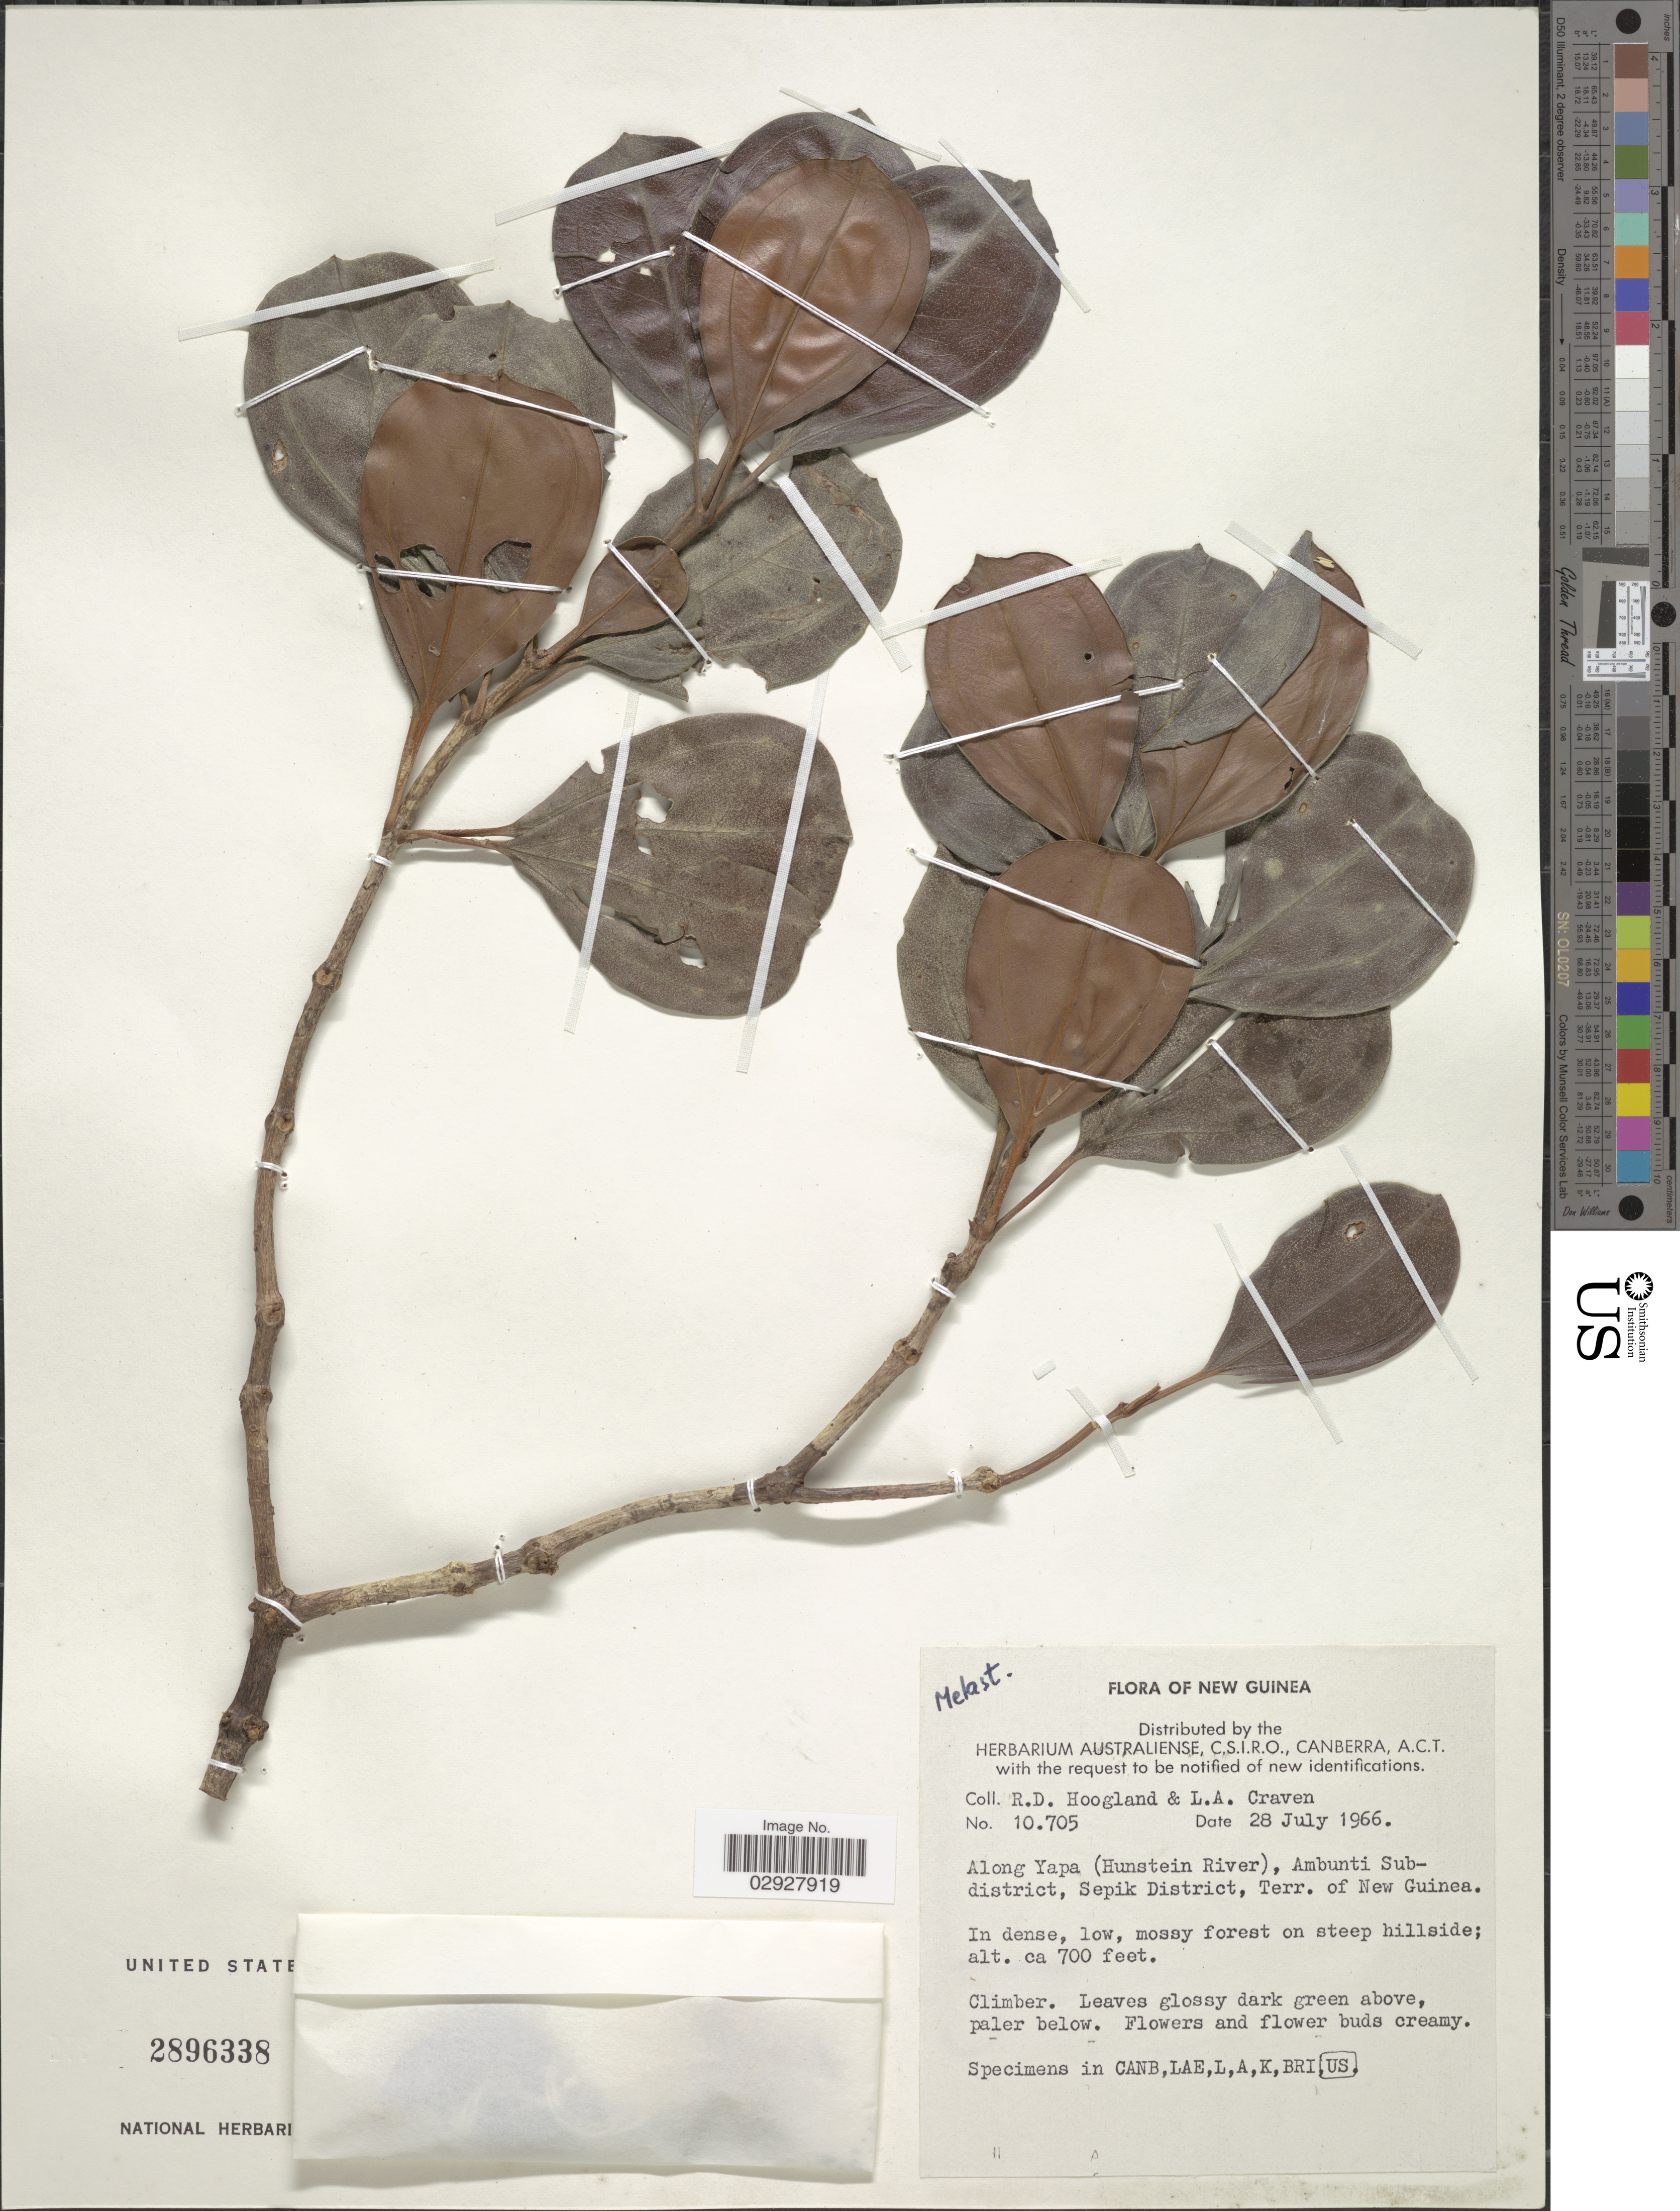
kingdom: Plantae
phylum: Tracheophyta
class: Magnoliopsida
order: Myrtales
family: Melastomataceae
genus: Medinilla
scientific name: Medinilla sp.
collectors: R. D. Hoogland & L. A. Craven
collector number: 10705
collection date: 1966-07-28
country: Papua New Guinea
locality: Along Yapa (Hunstein River), Ambunti Subdistrict, Sepik District, Terr. of New Guinea.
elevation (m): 213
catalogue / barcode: US 2896338